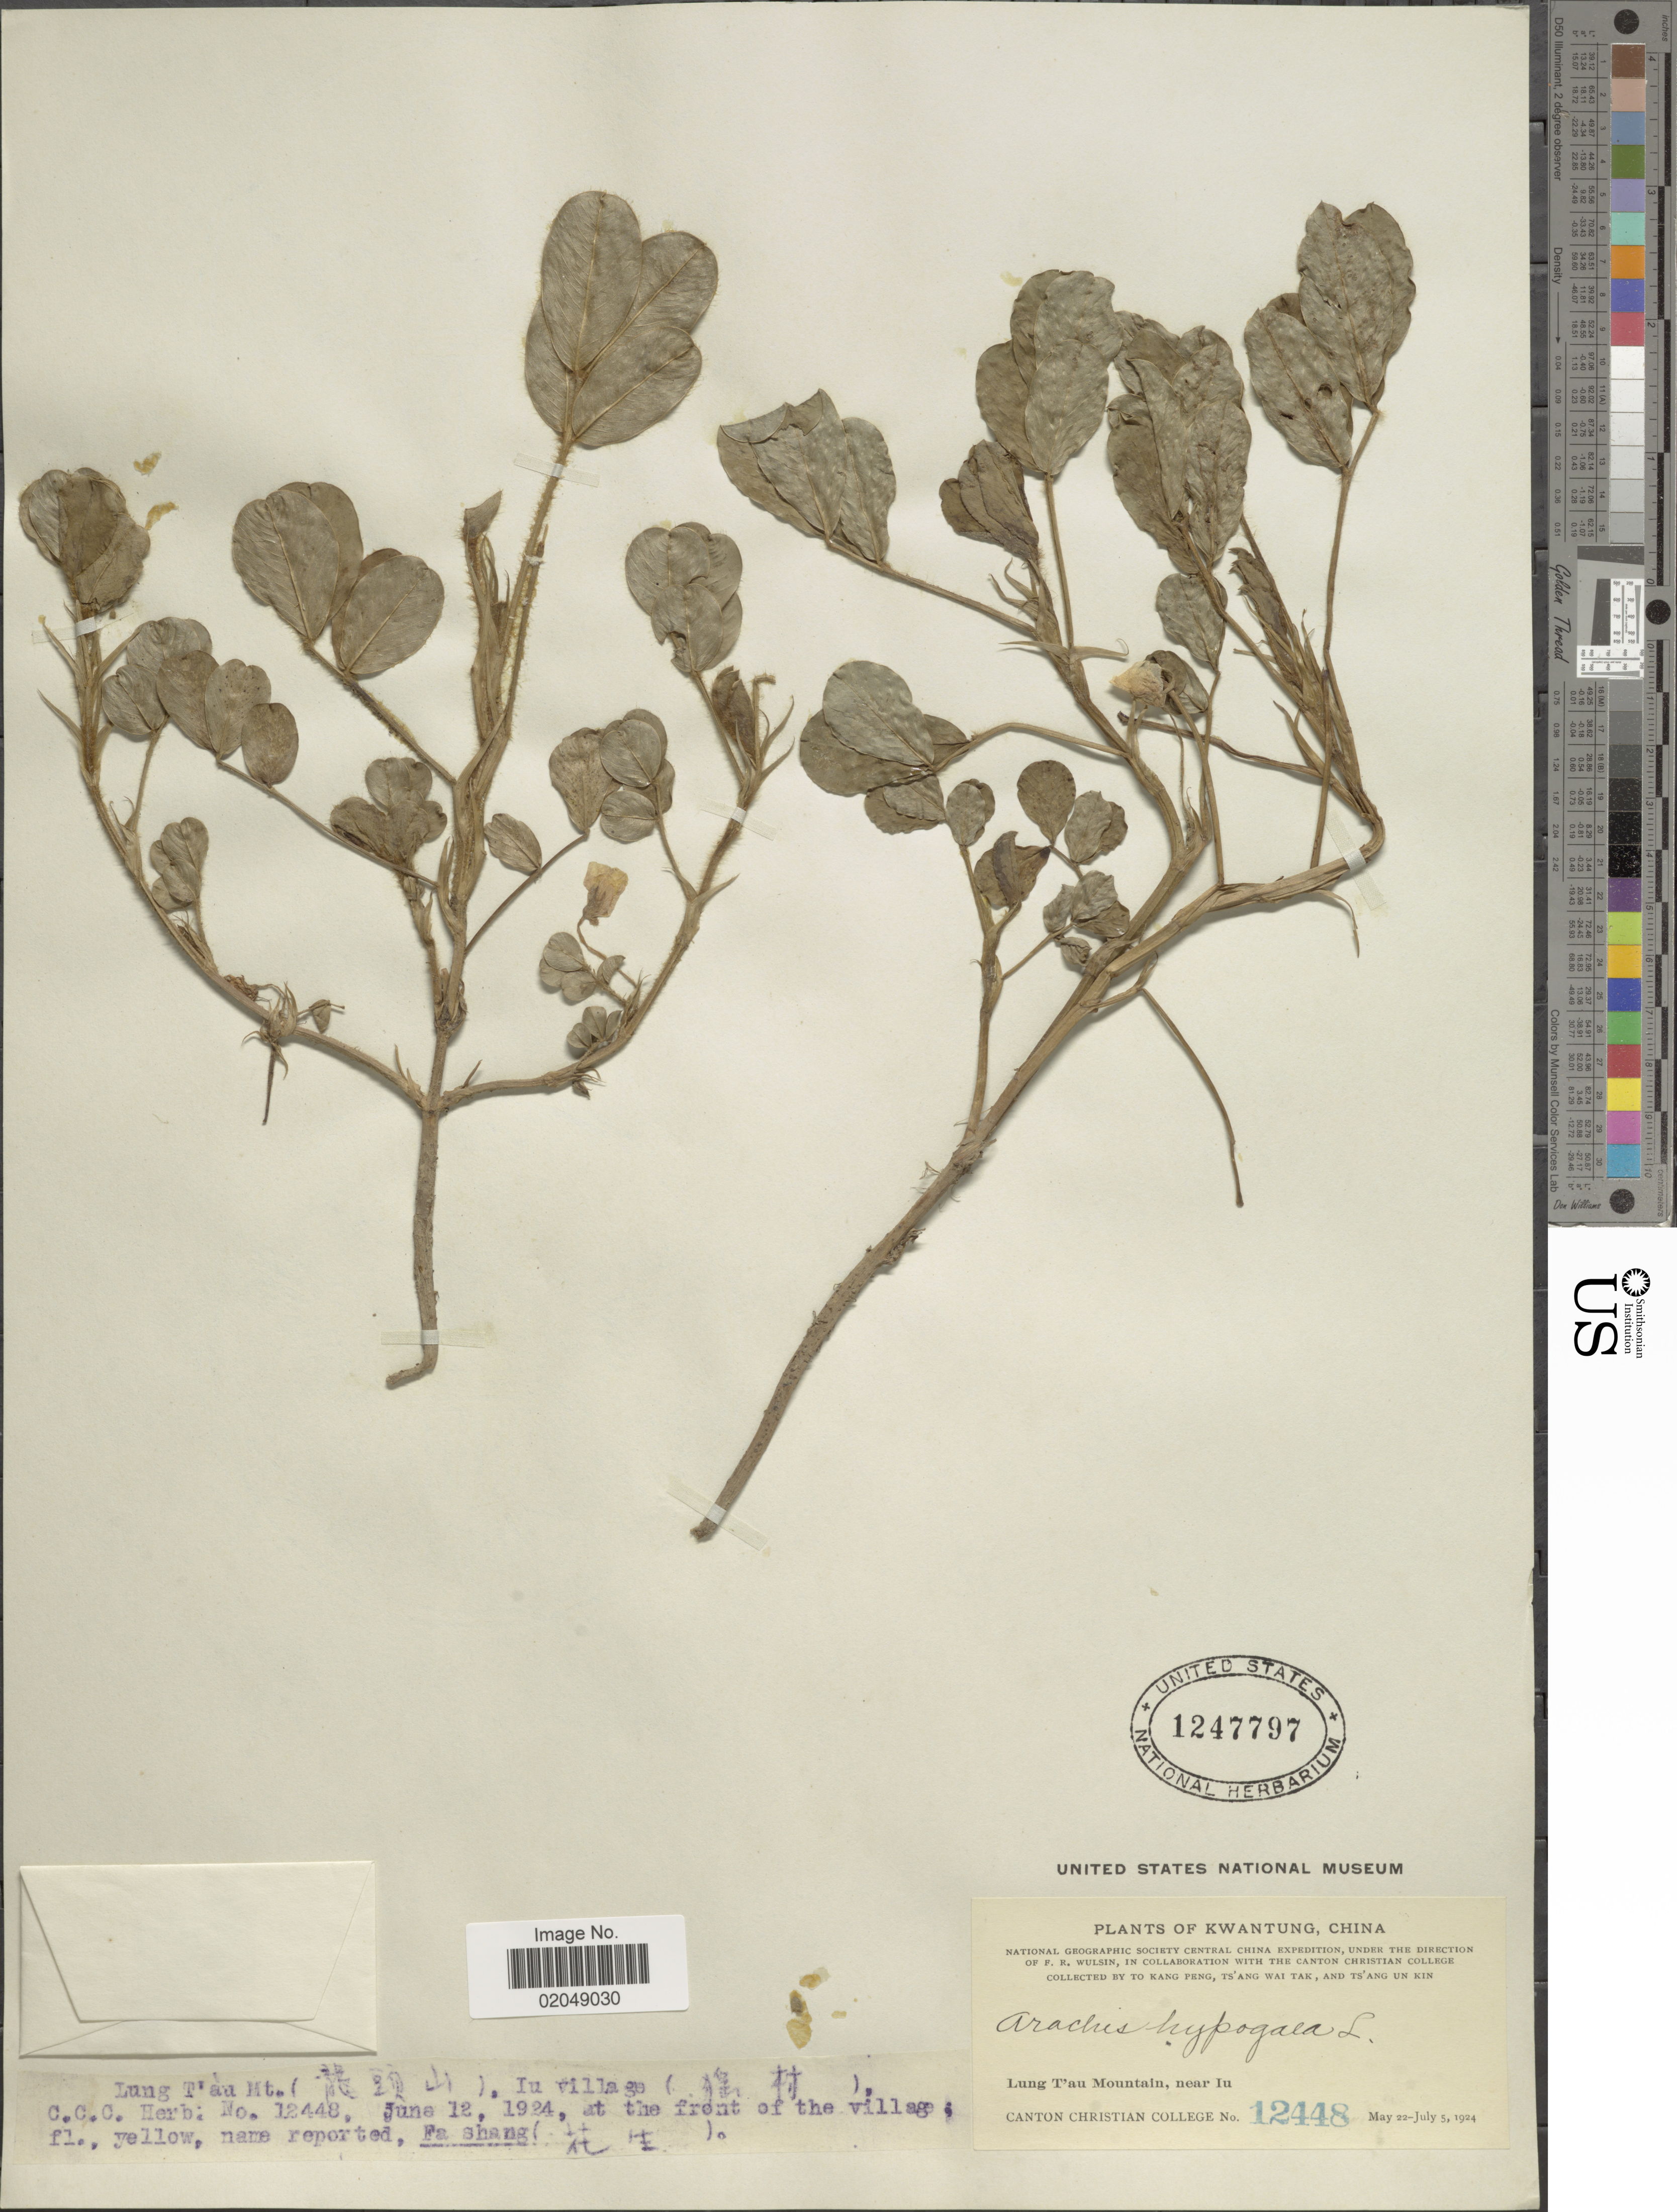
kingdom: Plantae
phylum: Tracheophyta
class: Magnoliopsida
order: Fabales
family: Fabaceae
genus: Arachis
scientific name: Arachis hypogaea subsp. hypogaea var. hirsuta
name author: Köhler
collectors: K. Peng, W. T. Tsang & U. K. Tsang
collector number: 12448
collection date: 1924-06-12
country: China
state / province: Guangdong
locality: Kwangtung, Lung T'au Mountain, near Iu, Iu Village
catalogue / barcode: US 1247797